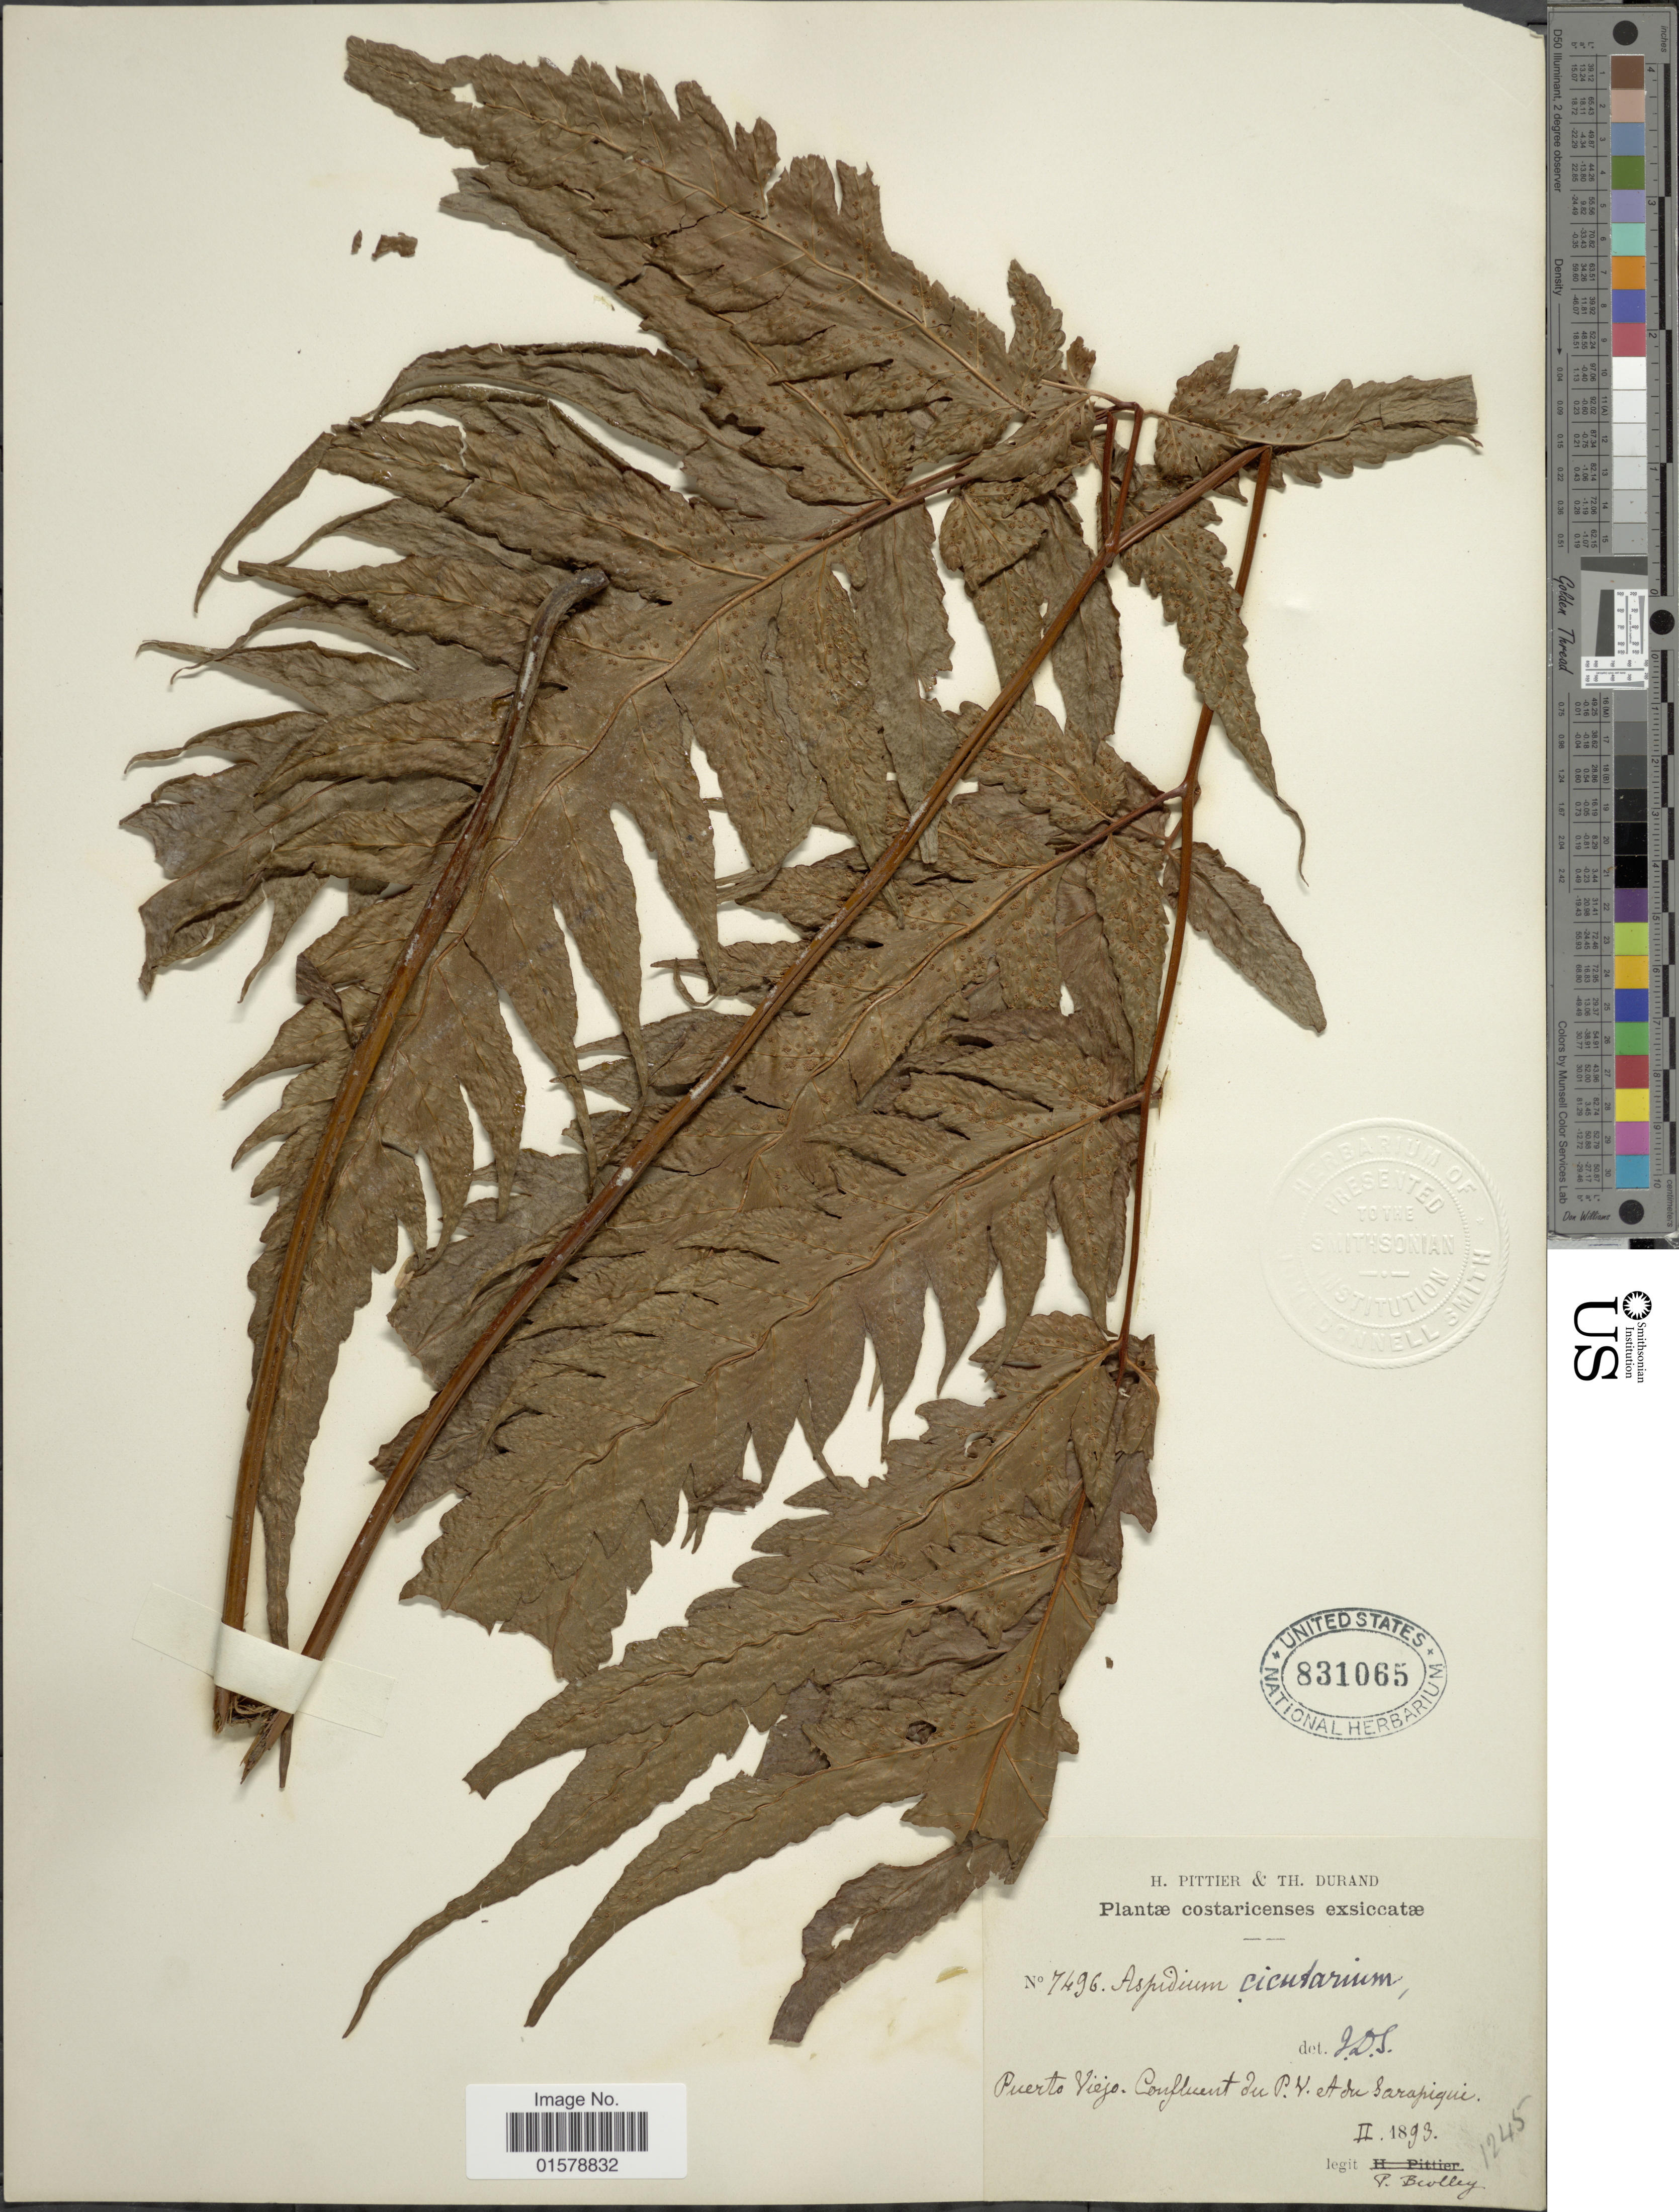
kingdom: Plantae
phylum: Tracheophyta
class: Polypodiopsida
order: Polypodiales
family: Tectariaceae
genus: Tectaria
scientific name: Tectaria rivalis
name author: (Mett. ex Kuhn) C. Chr.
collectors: P. Biolley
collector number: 7496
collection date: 1893-02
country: Costa Rica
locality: Puerto Viejo, confluent du P.V. et du Sarapiquí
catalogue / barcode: US 831065